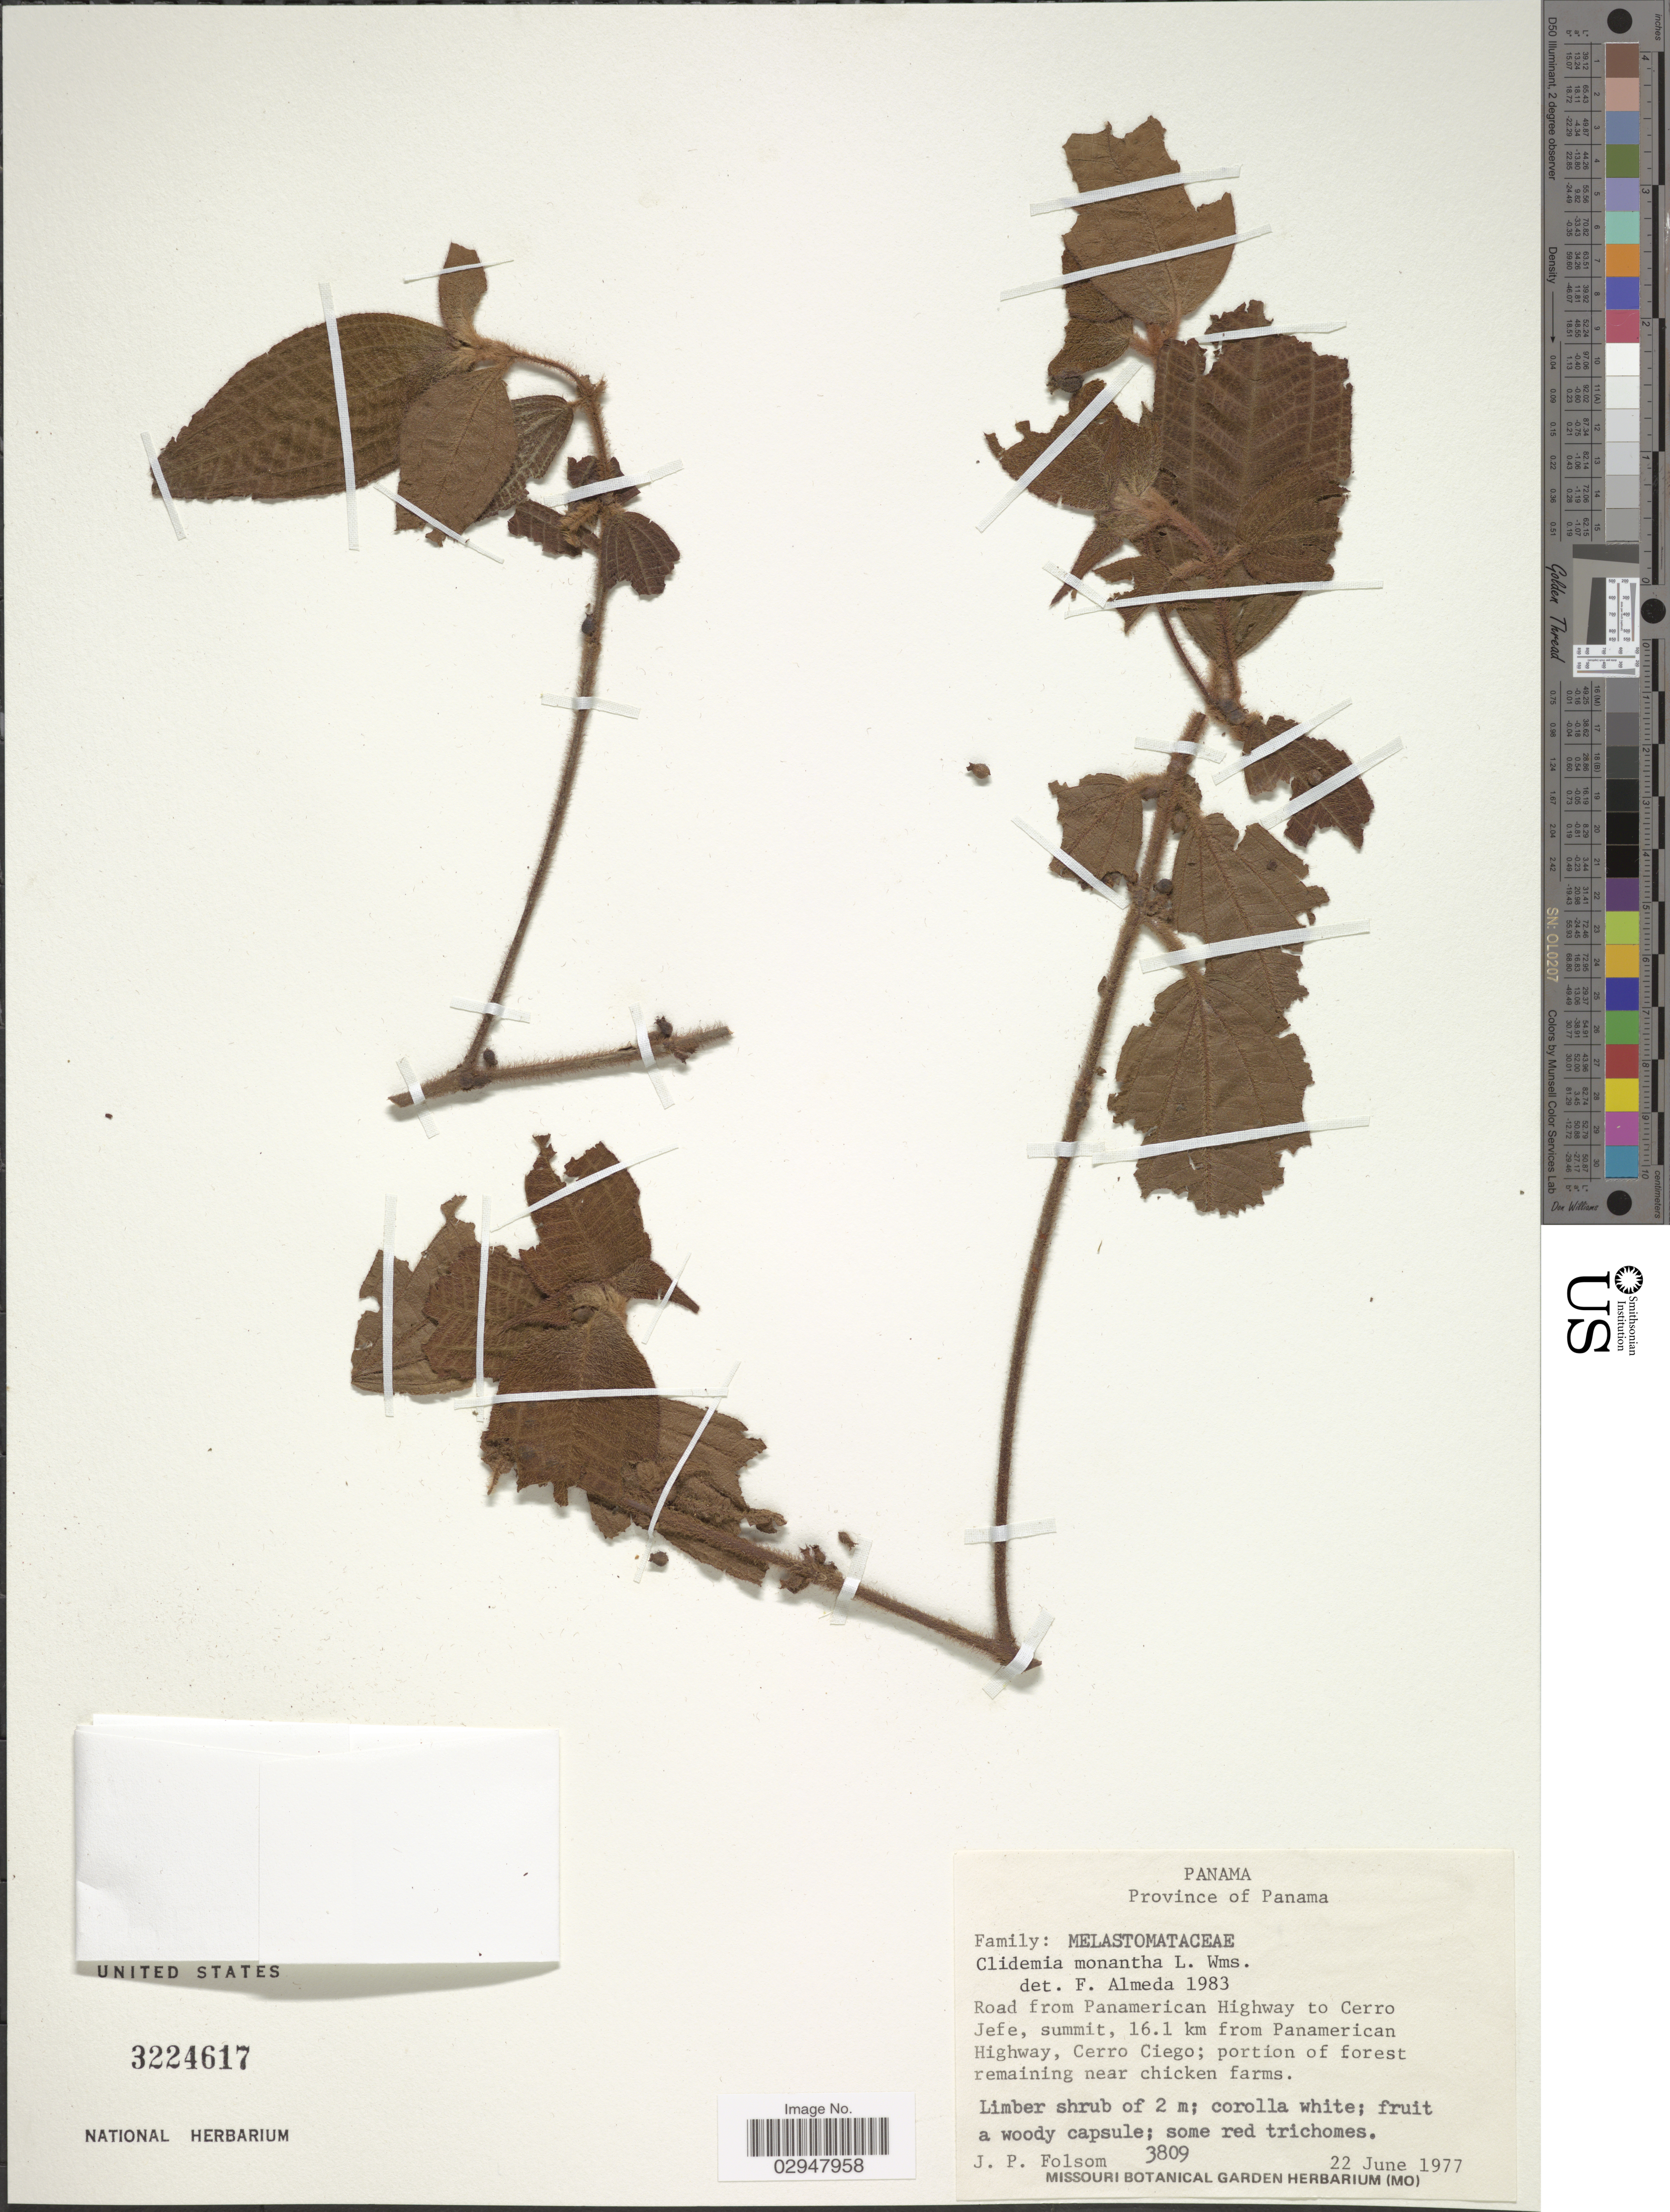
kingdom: Plantae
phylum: Tracheophyta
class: Magnoliopsida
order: Myrtales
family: Melastomataceae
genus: Clidemia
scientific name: Clidemia monantha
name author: L.O. Williams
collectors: J. P. Folsom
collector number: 3809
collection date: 1977-06-22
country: Panama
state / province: Panamá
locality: Road from Panamerican Highway to Cerro Jefe, summit, 16.1 km from Panamerican Highway, Cerro Diego.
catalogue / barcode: US 3224617